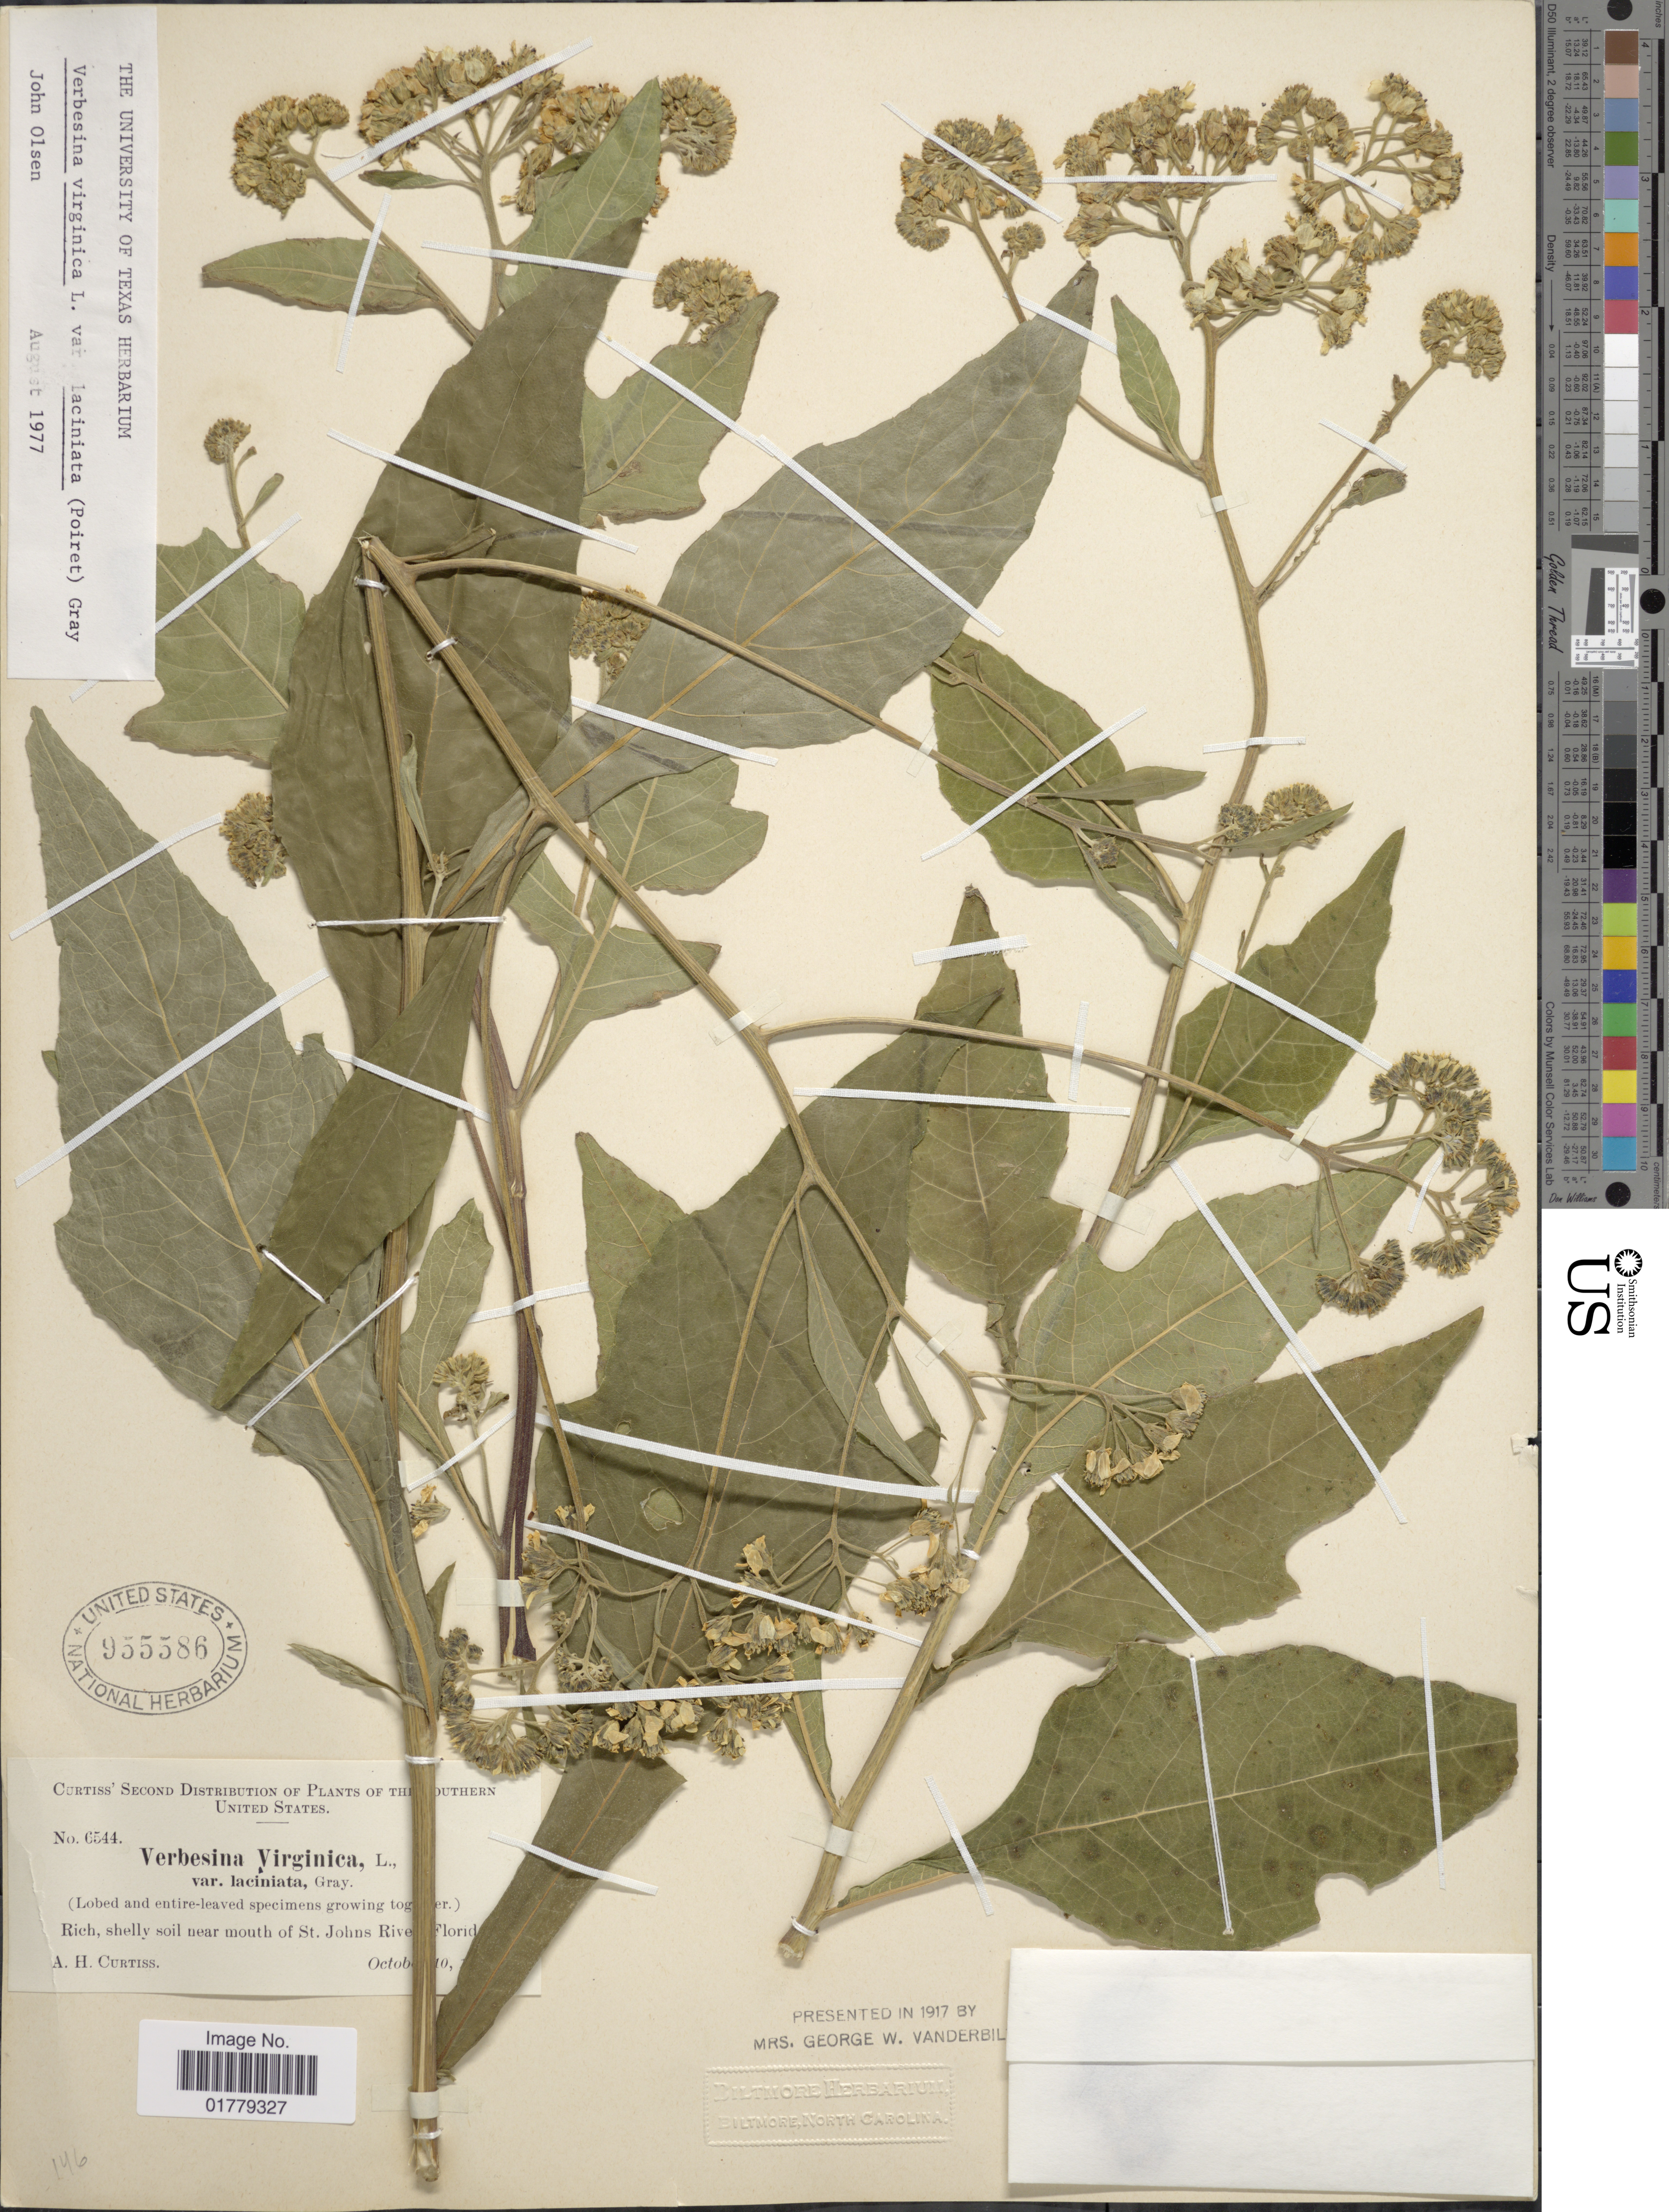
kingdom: Plantae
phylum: Tracheophyta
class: Magnoliopsida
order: Asterales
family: Asteraceae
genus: Verbesina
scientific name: Verbesina virginica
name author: L.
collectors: A. H. Curtiss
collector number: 6544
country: United States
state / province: Florida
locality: Southern United States. Rich, shelly soil mouth of St. Johns River, Florida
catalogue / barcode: US 955586